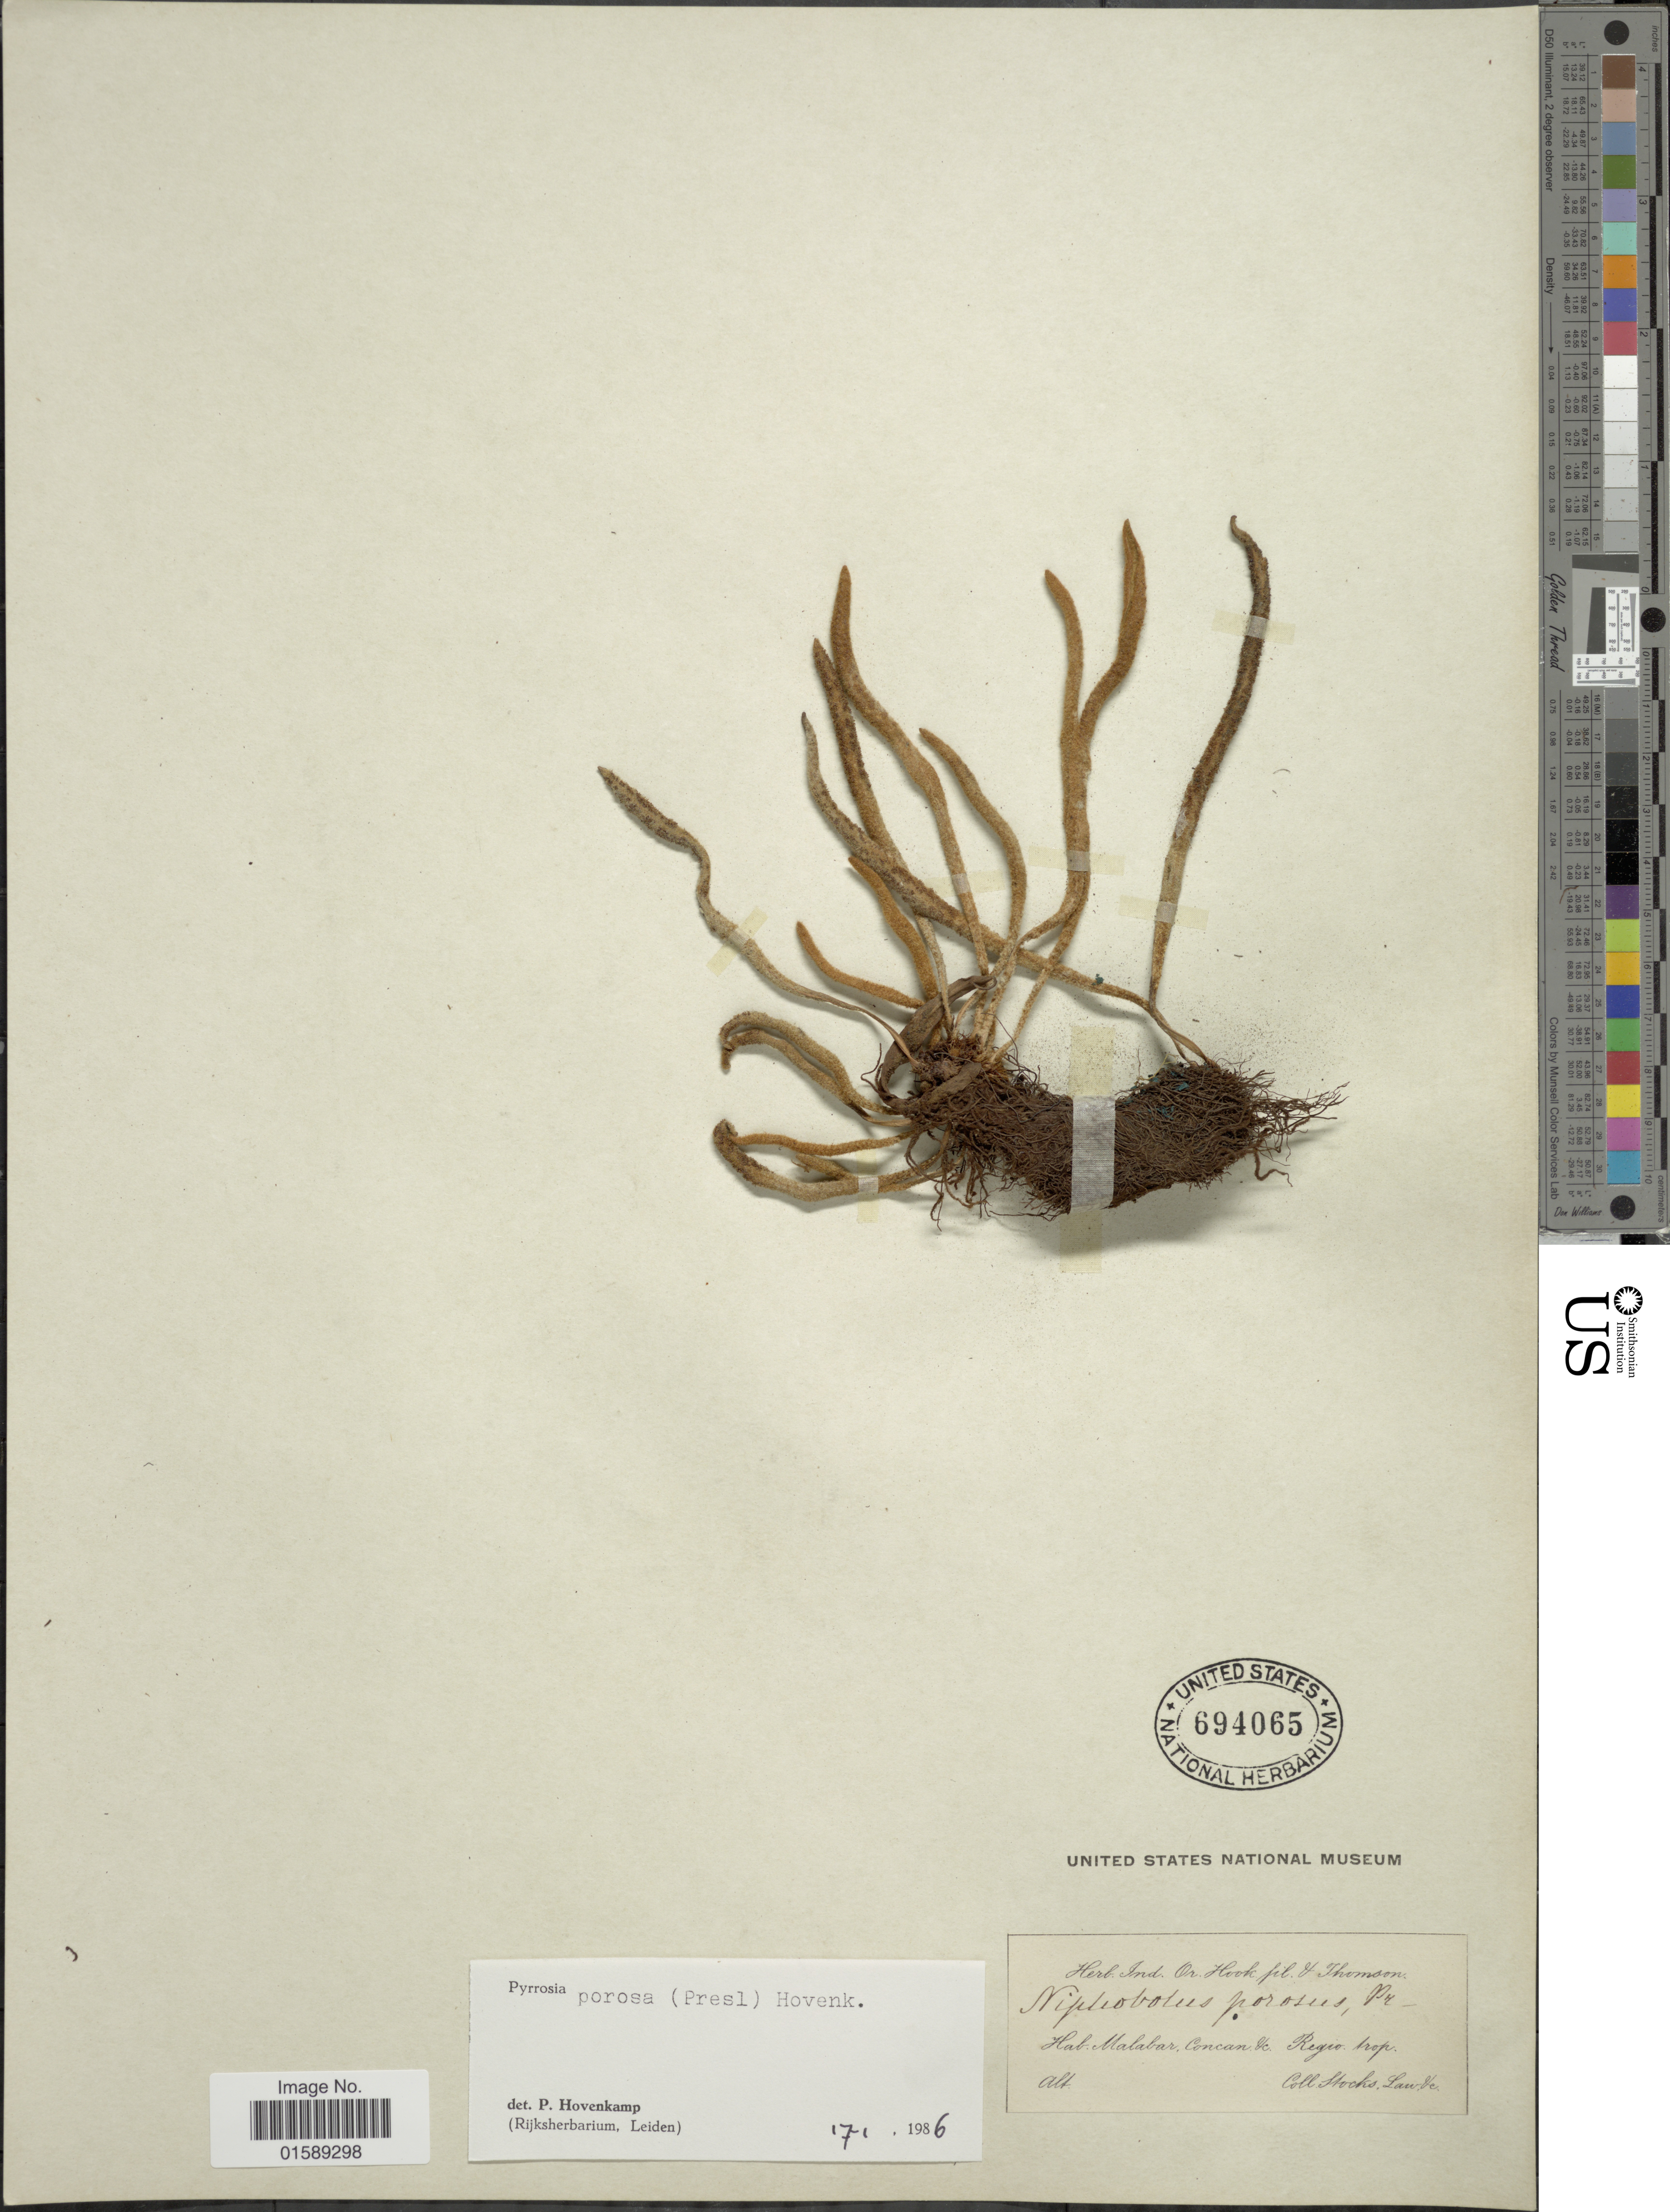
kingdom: Plantae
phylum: Tracheophyta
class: Polypodiopsida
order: Polypodiales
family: Polypodiaceae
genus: Pyrrosia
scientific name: Pyrrosia porosa var. porosa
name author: (C. Presl) Hovenkamp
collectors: Stocks, --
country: India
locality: Malabar, Concan &c. Regio trop.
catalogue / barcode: US 694065